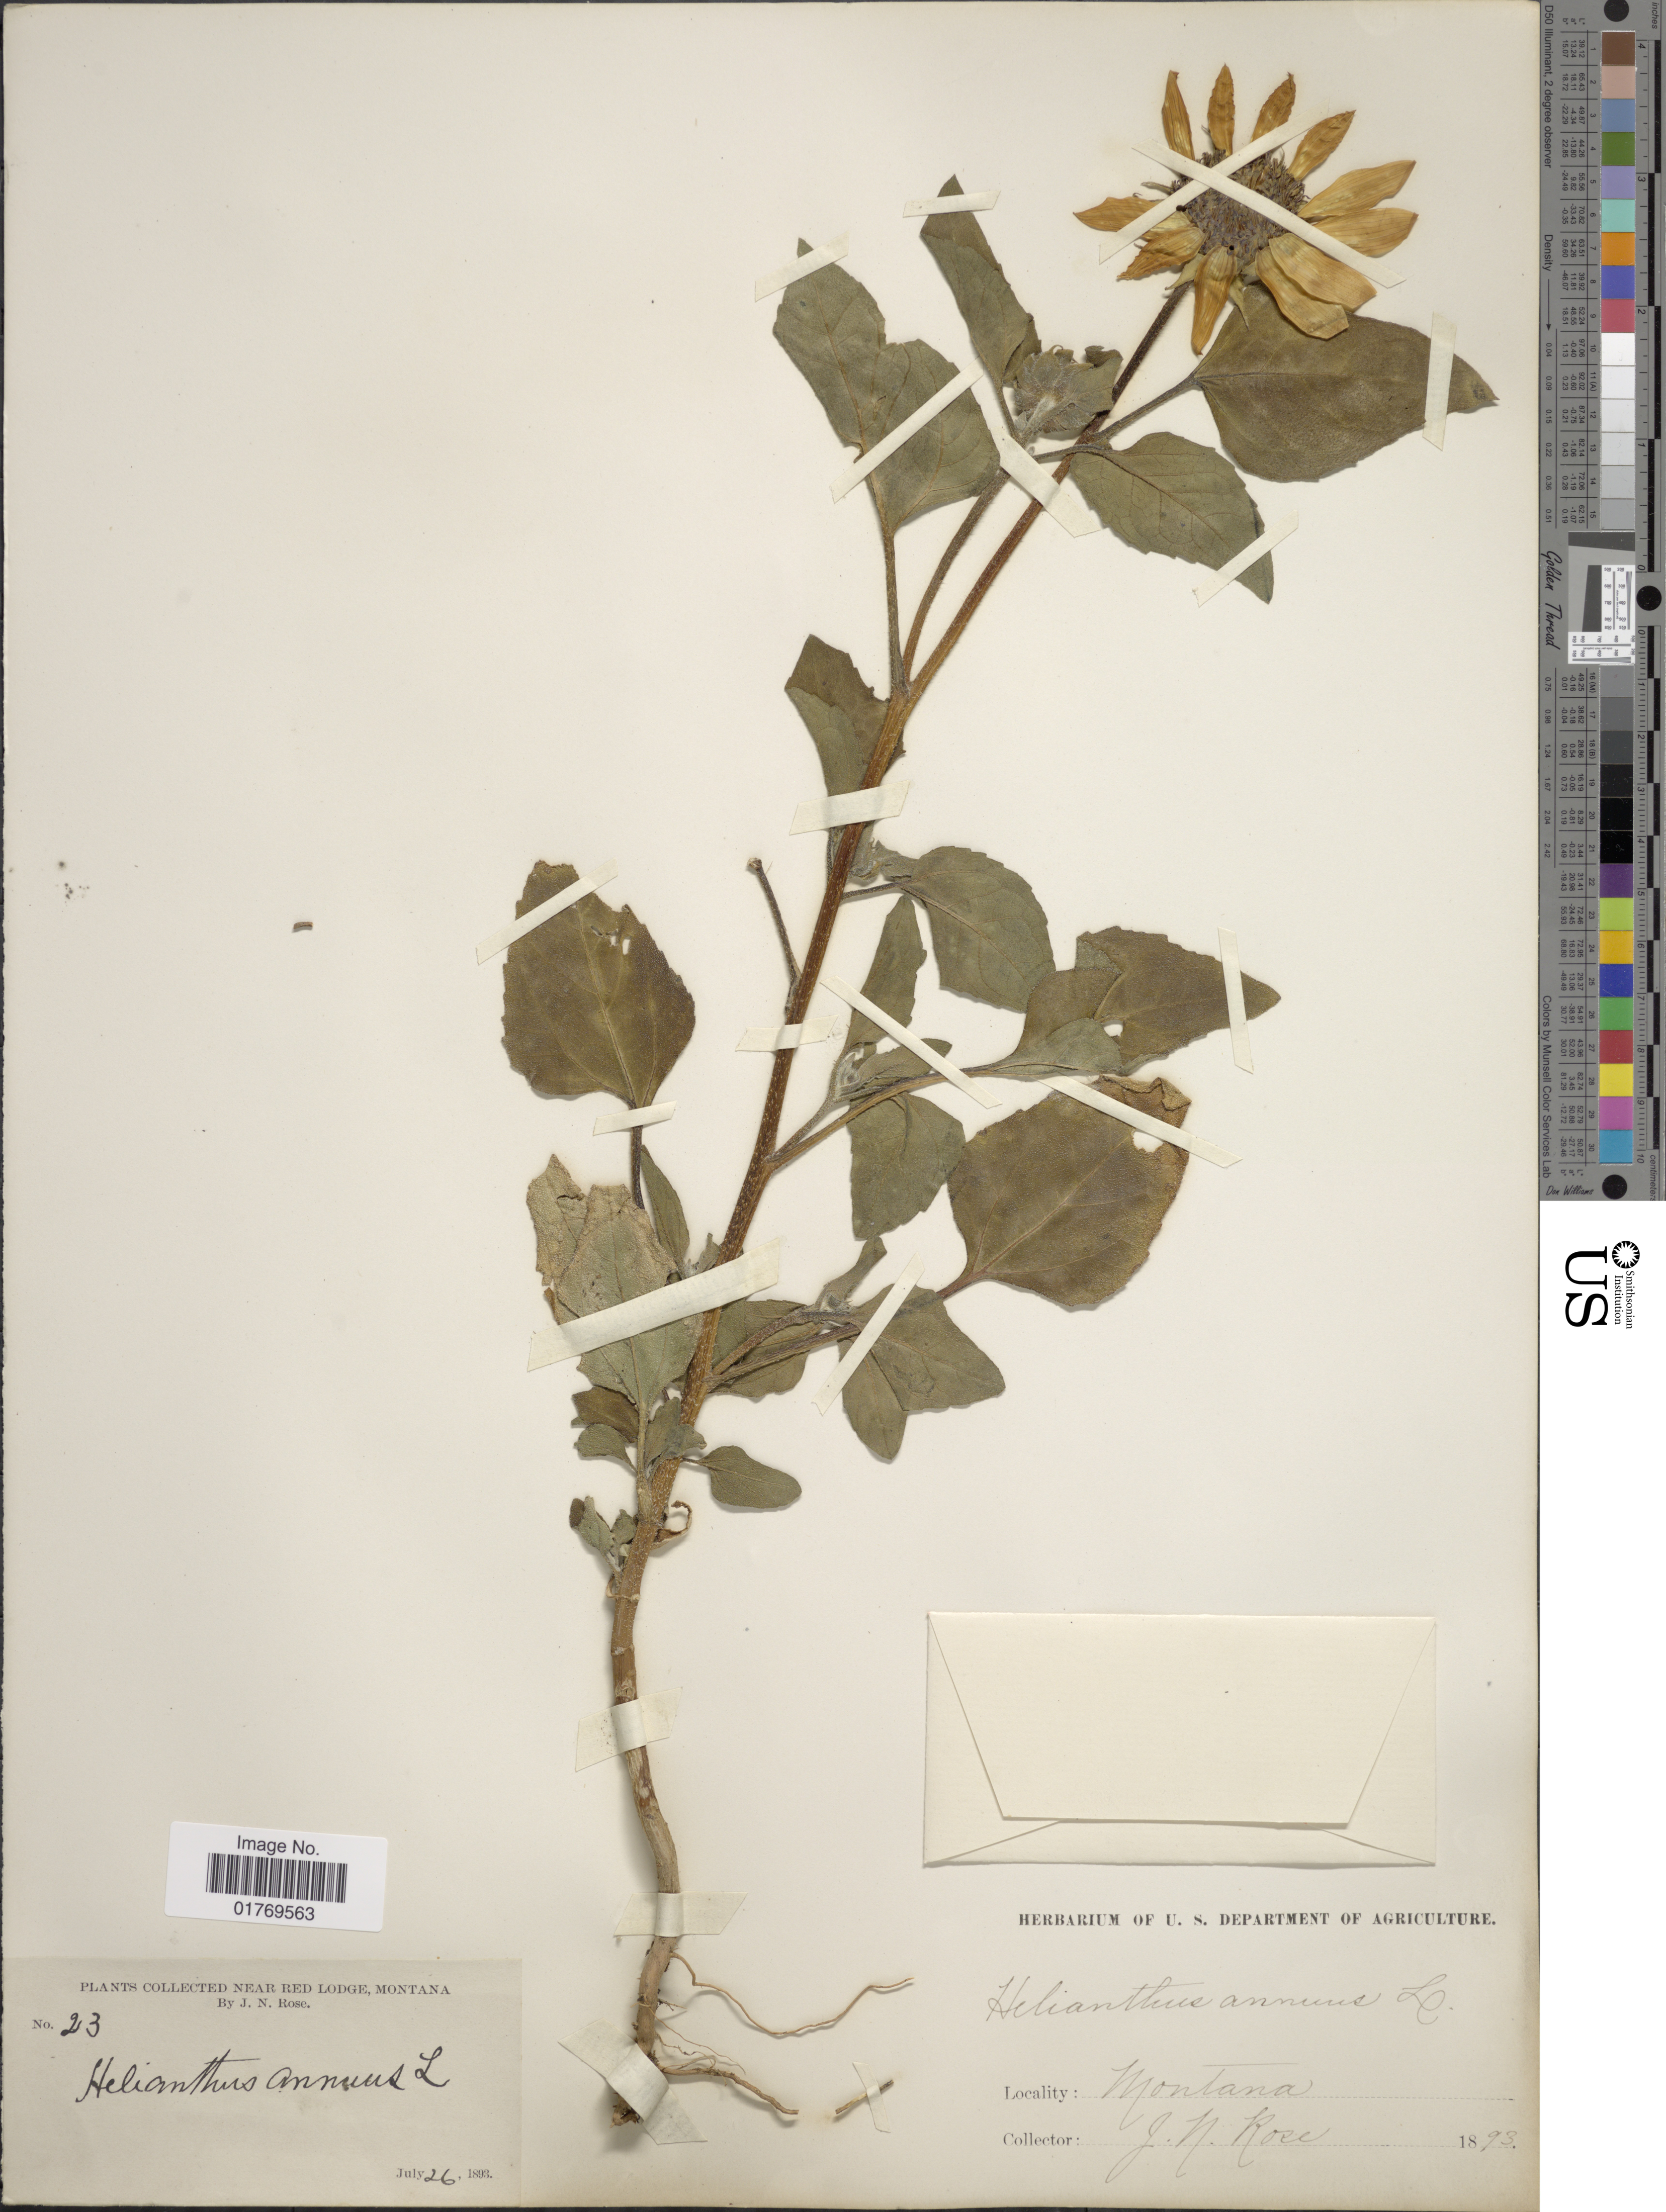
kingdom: Plantae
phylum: Tracheophyta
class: Magnoliopsida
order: Asterales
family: Asteraceae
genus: Helianthus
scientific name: Helianthus annuus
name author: L.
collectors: J. N. Rose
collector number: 23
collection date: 1893-07-26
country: United States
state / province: Montana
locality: Near Red Lodge